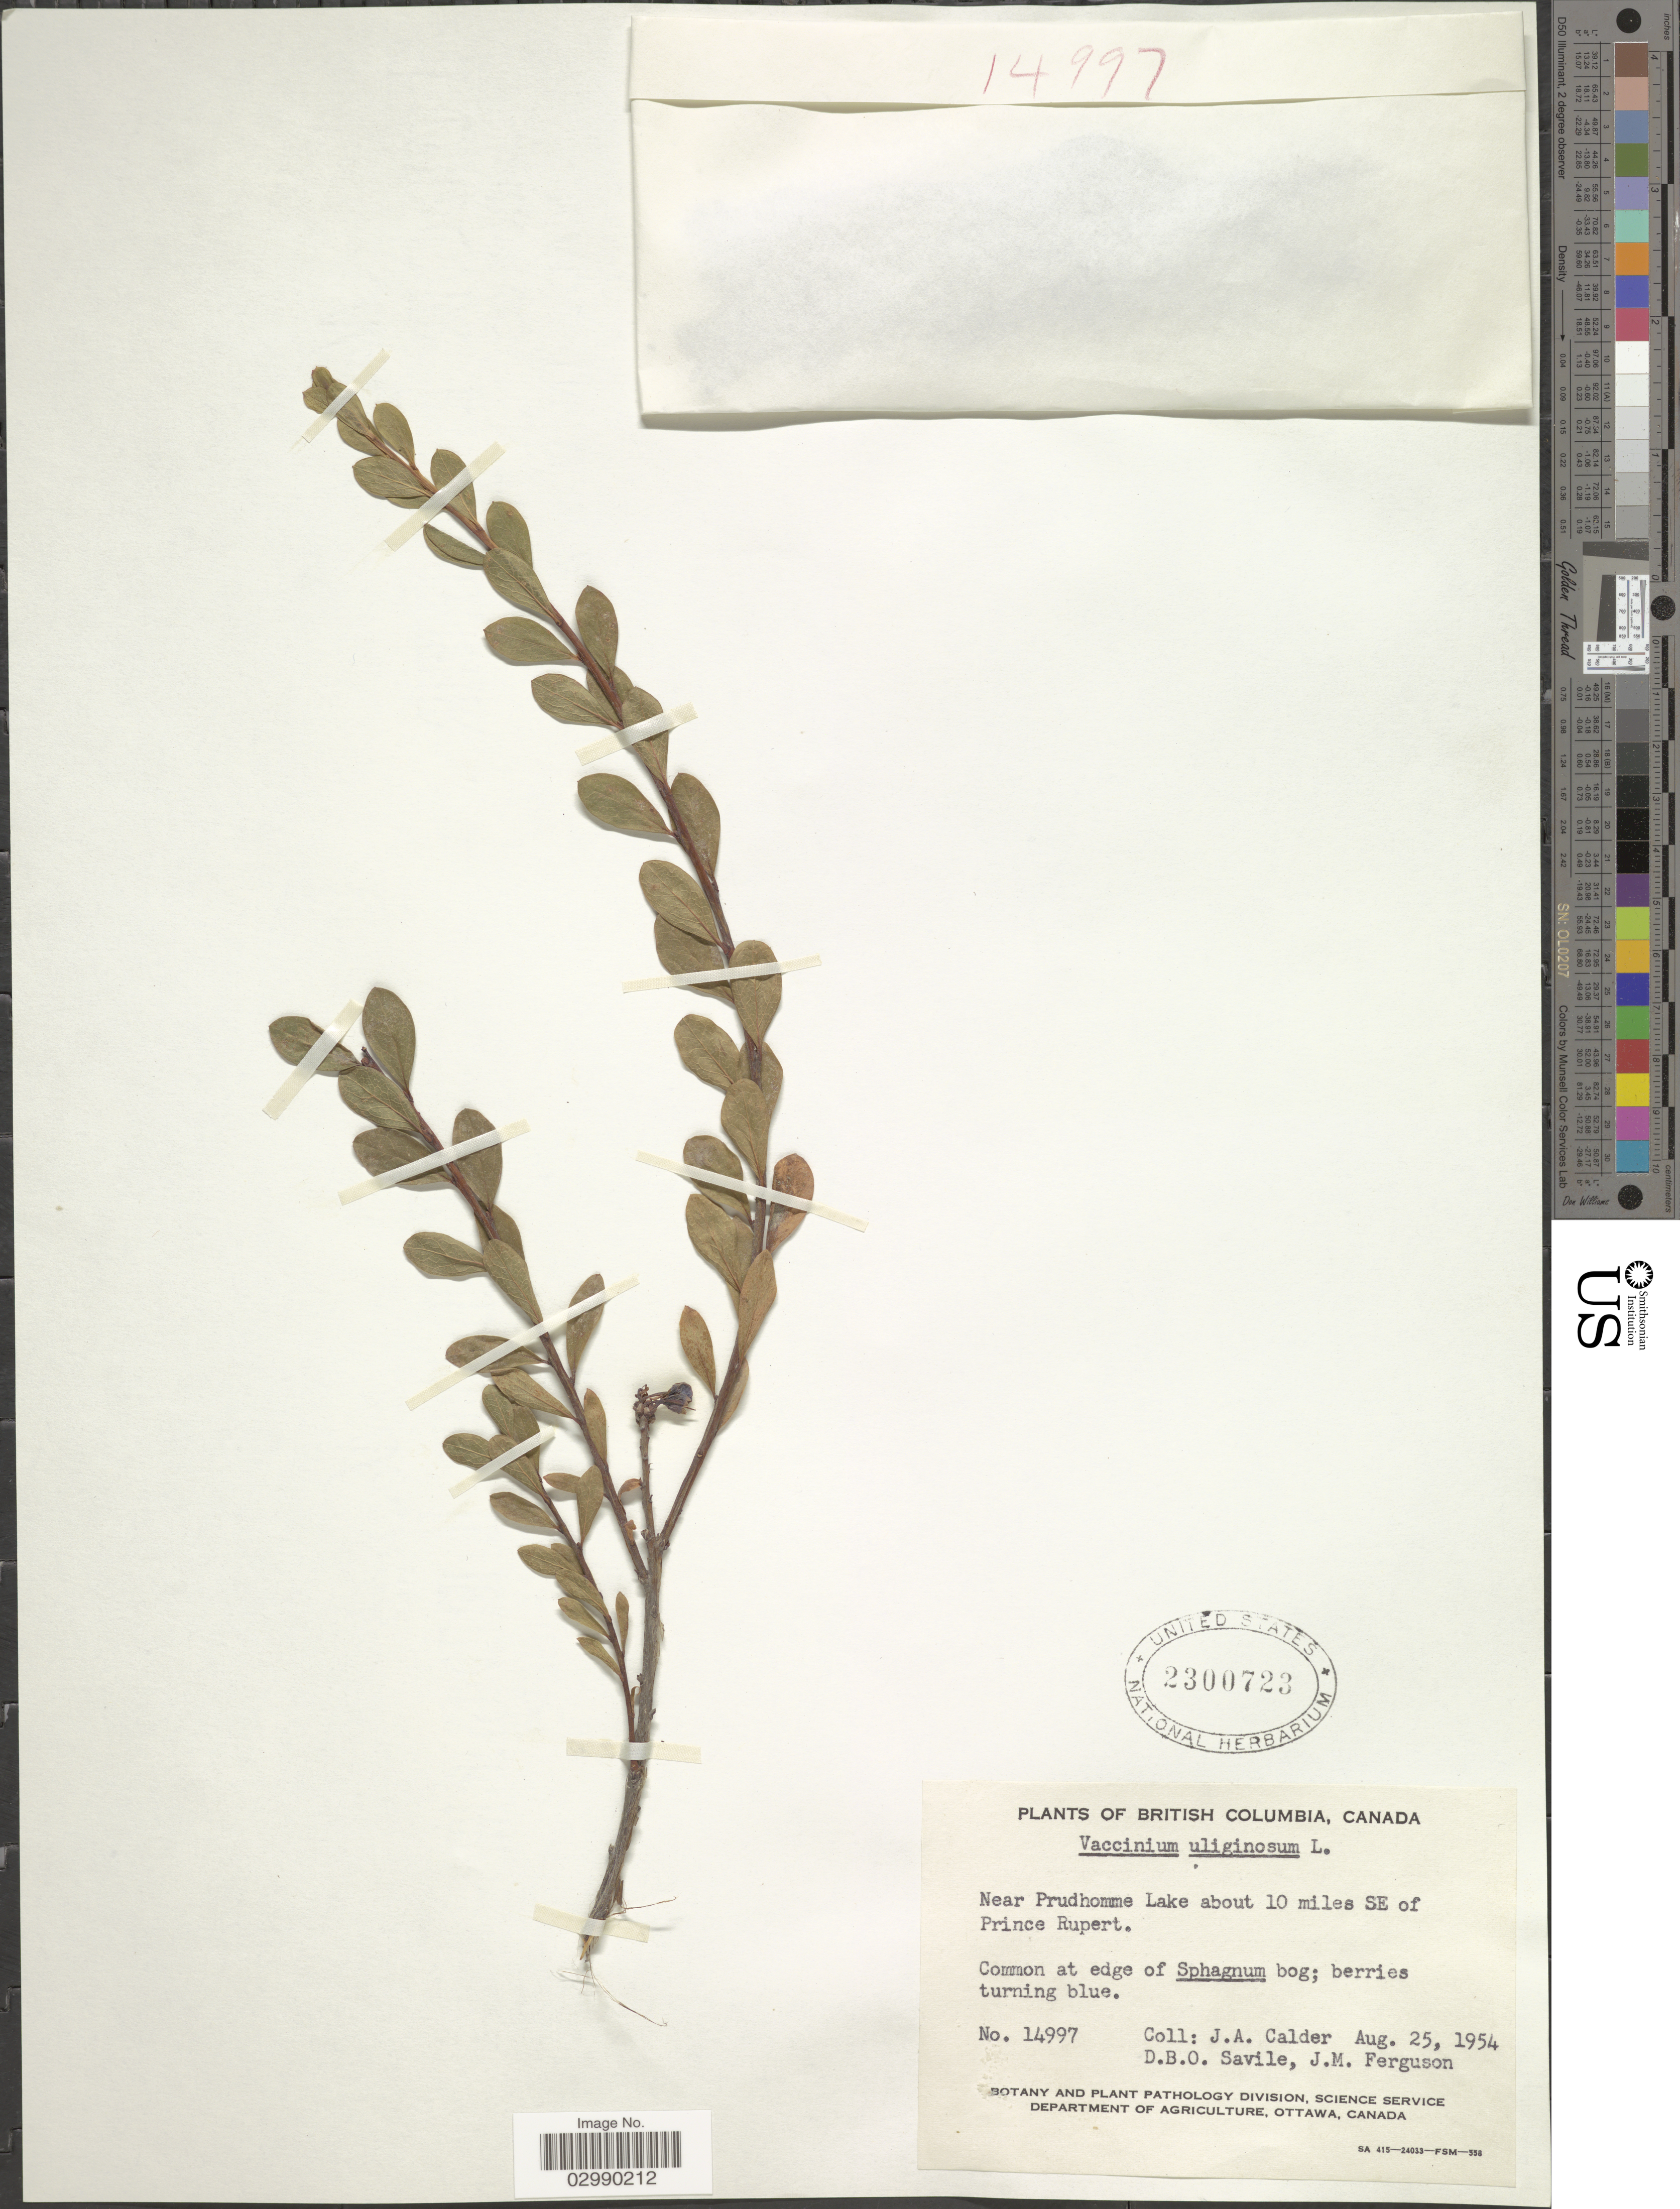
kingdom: Plantae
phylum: Tracheophyta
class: Magnoliopsida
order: Ericales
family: Ericaceae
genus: Vaccinium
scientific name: Vaccinium uliginosum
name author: L.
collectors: J. A. Calder, D. Savile & J. M. Ferguson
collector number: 14997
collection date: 1954-08-25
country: Canada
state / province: British Columbia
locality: Near Prudhomme Lake about 10 miles SE of Prince Rupert.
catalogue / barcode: US 2300723